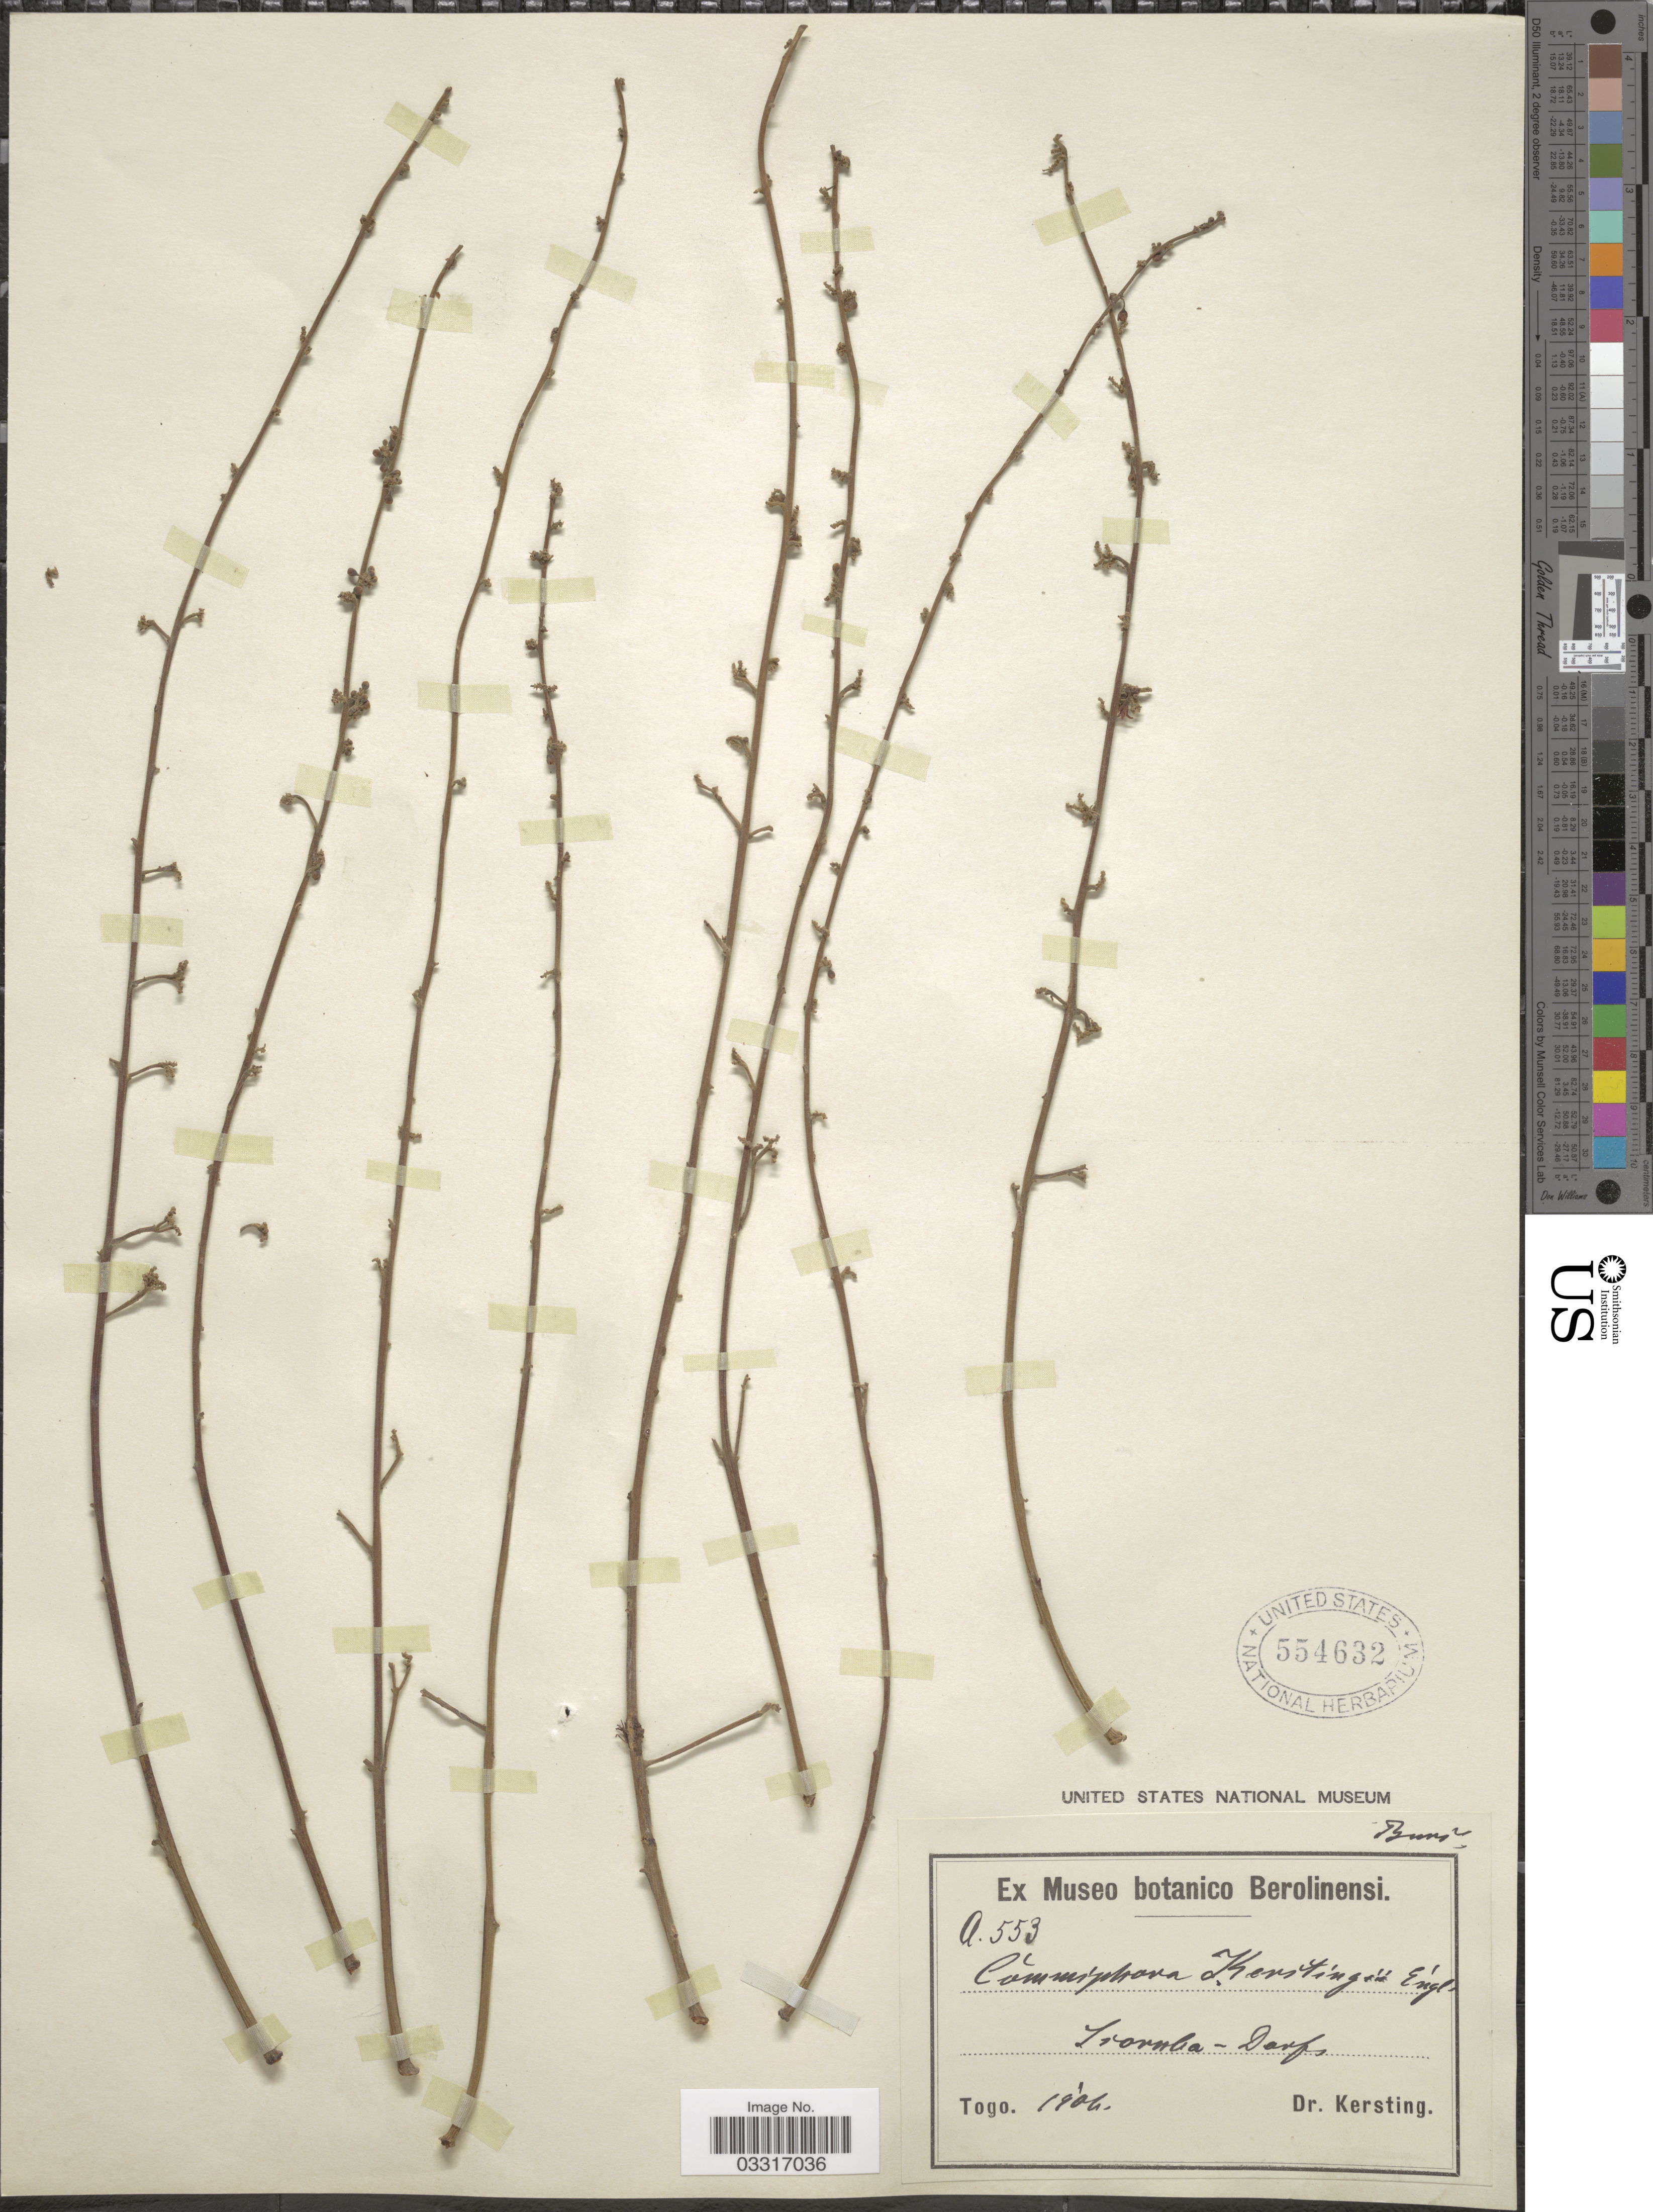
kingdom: Plantae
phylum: Tracheophyta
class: Magnoliopsida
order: Sapindales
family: Burseraceae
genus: Commiphora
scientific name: Commiphora kerstingii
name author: Engl.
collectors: -. Kersting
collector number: A553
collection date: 1906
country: Togo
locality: Sromba-Darps. [unsure placement] [interpreted]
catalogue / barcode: US 554632